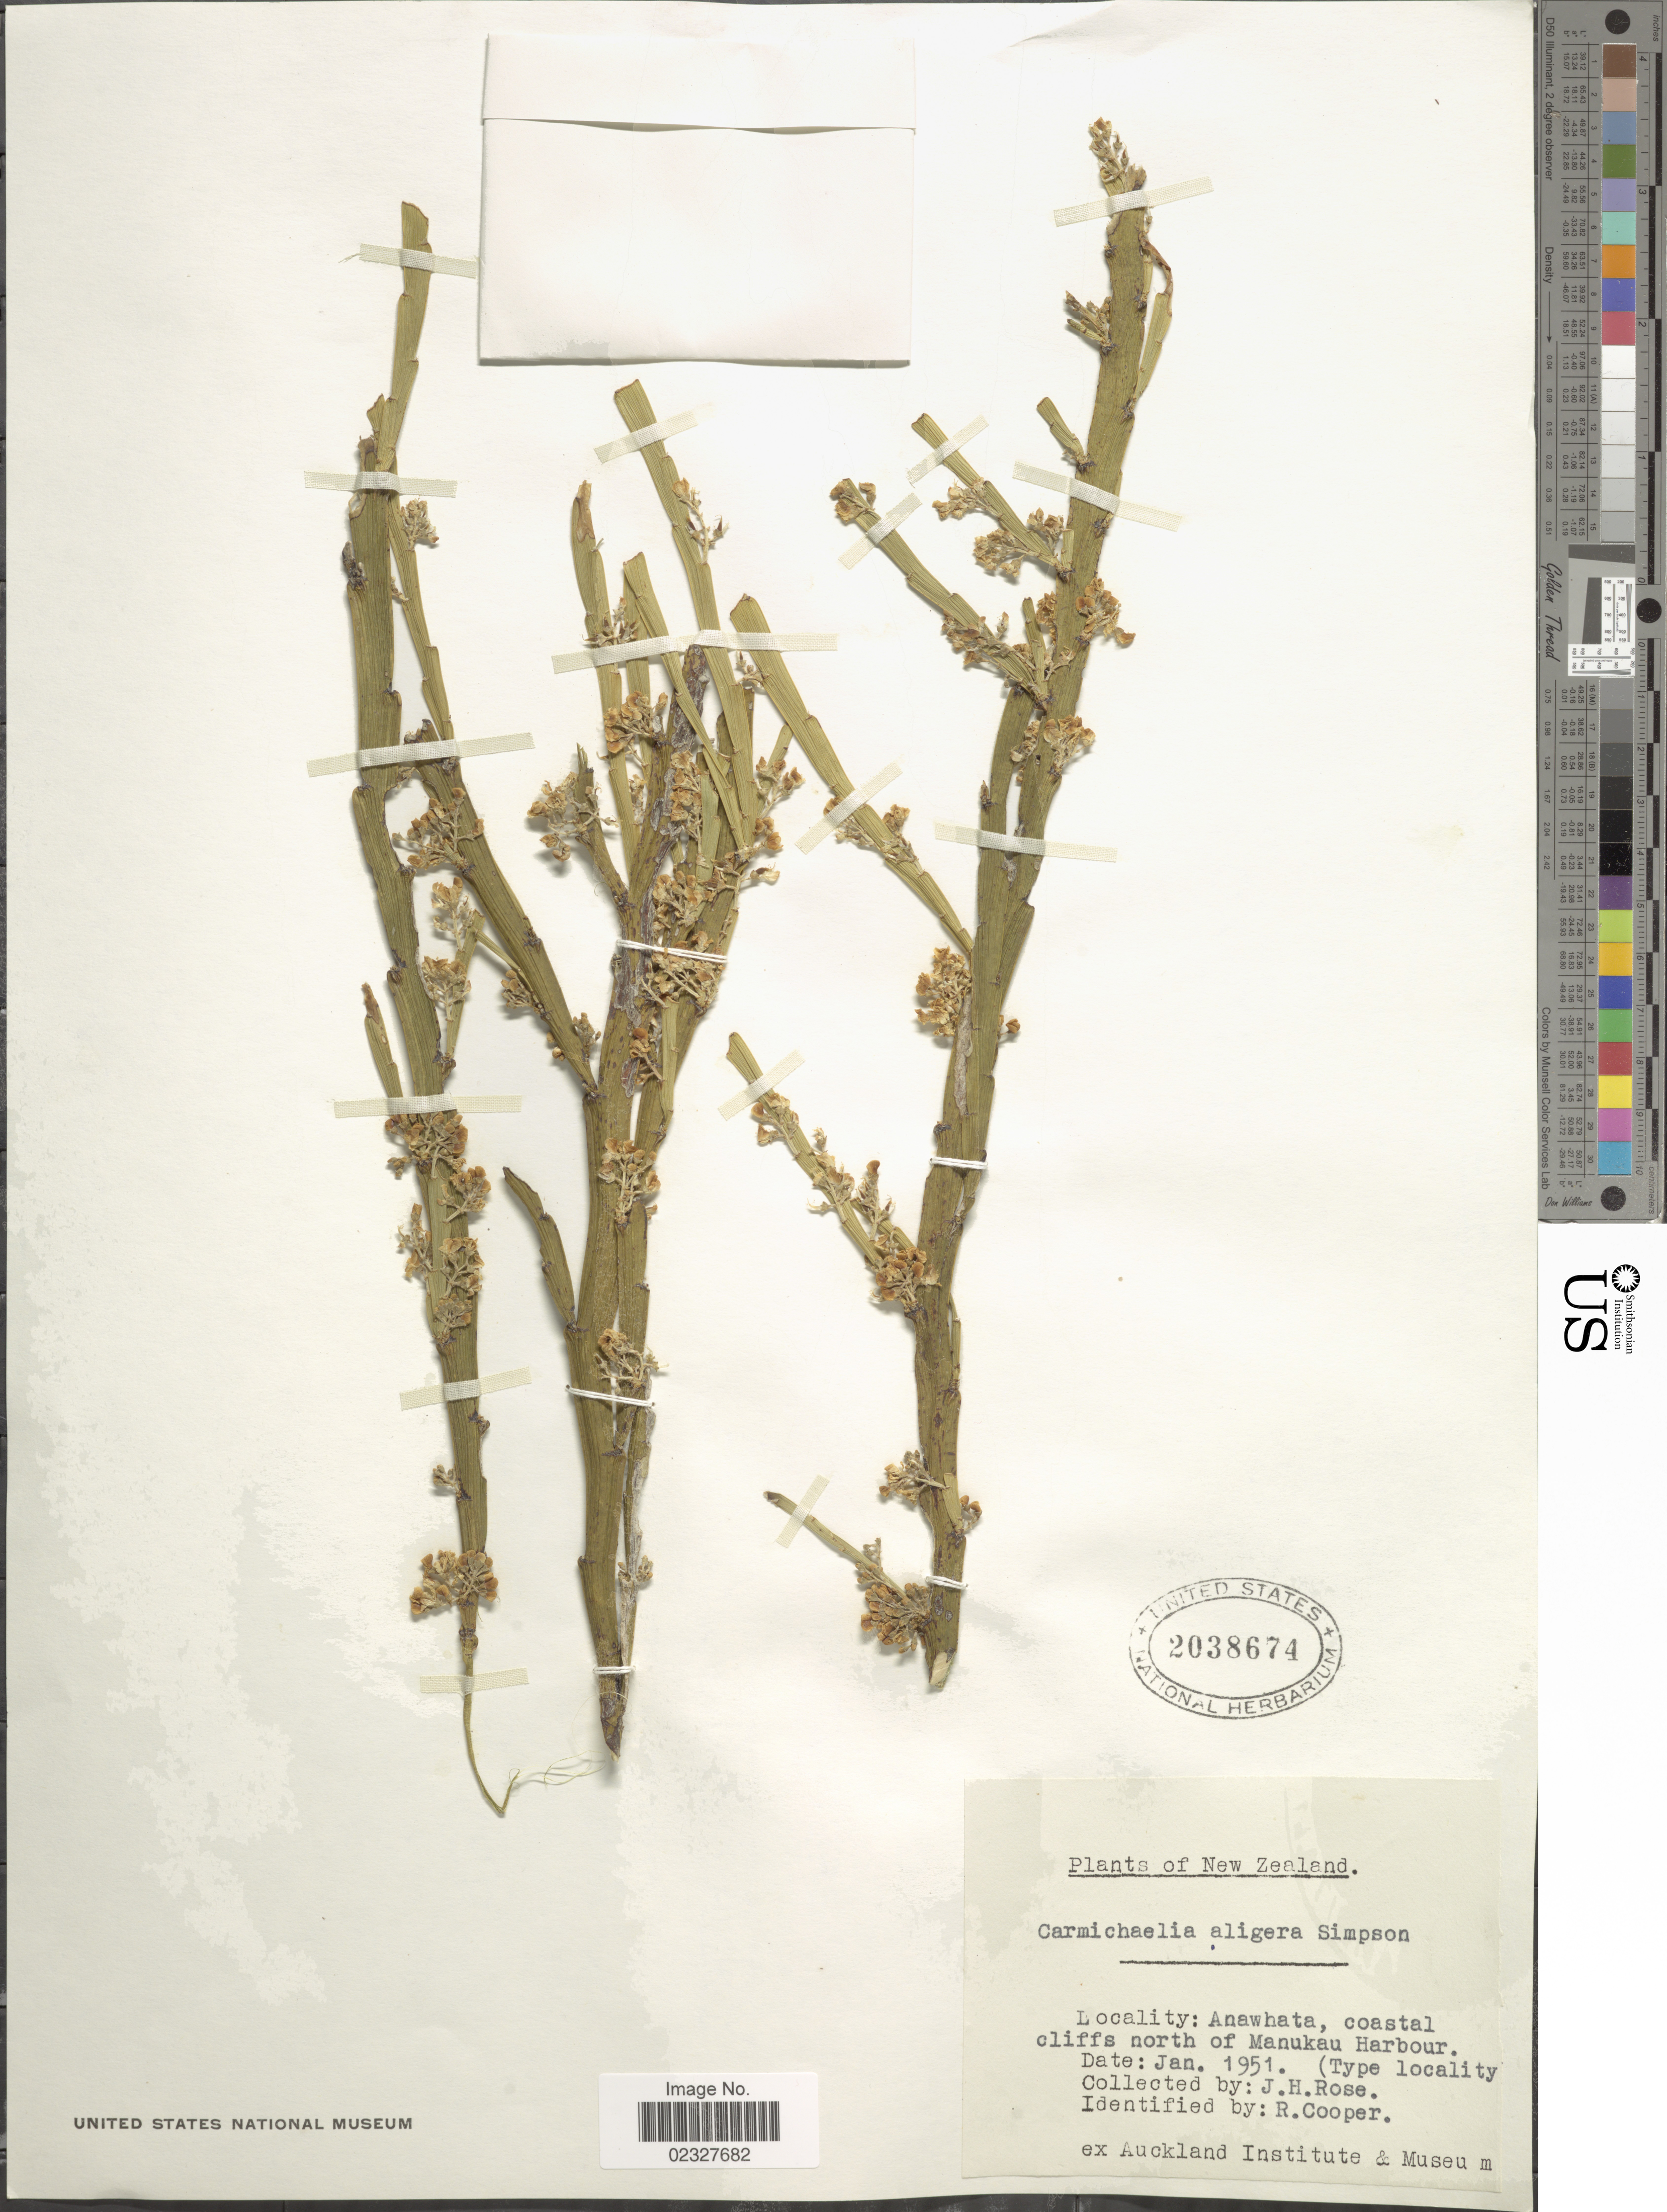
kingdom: Plantae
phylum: Tracheophyta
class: Magnoliopsida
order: Fabales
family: Fabaceae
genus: Carmichaelia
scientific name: Carmichaelia aligera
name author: G. Simpson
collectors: J. H. Rose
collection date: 1951-01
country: New Zealand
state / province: Auckland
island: North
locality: Anawhata, coastal cliffs north of Manukau Harbour.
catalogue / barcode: US 2038674